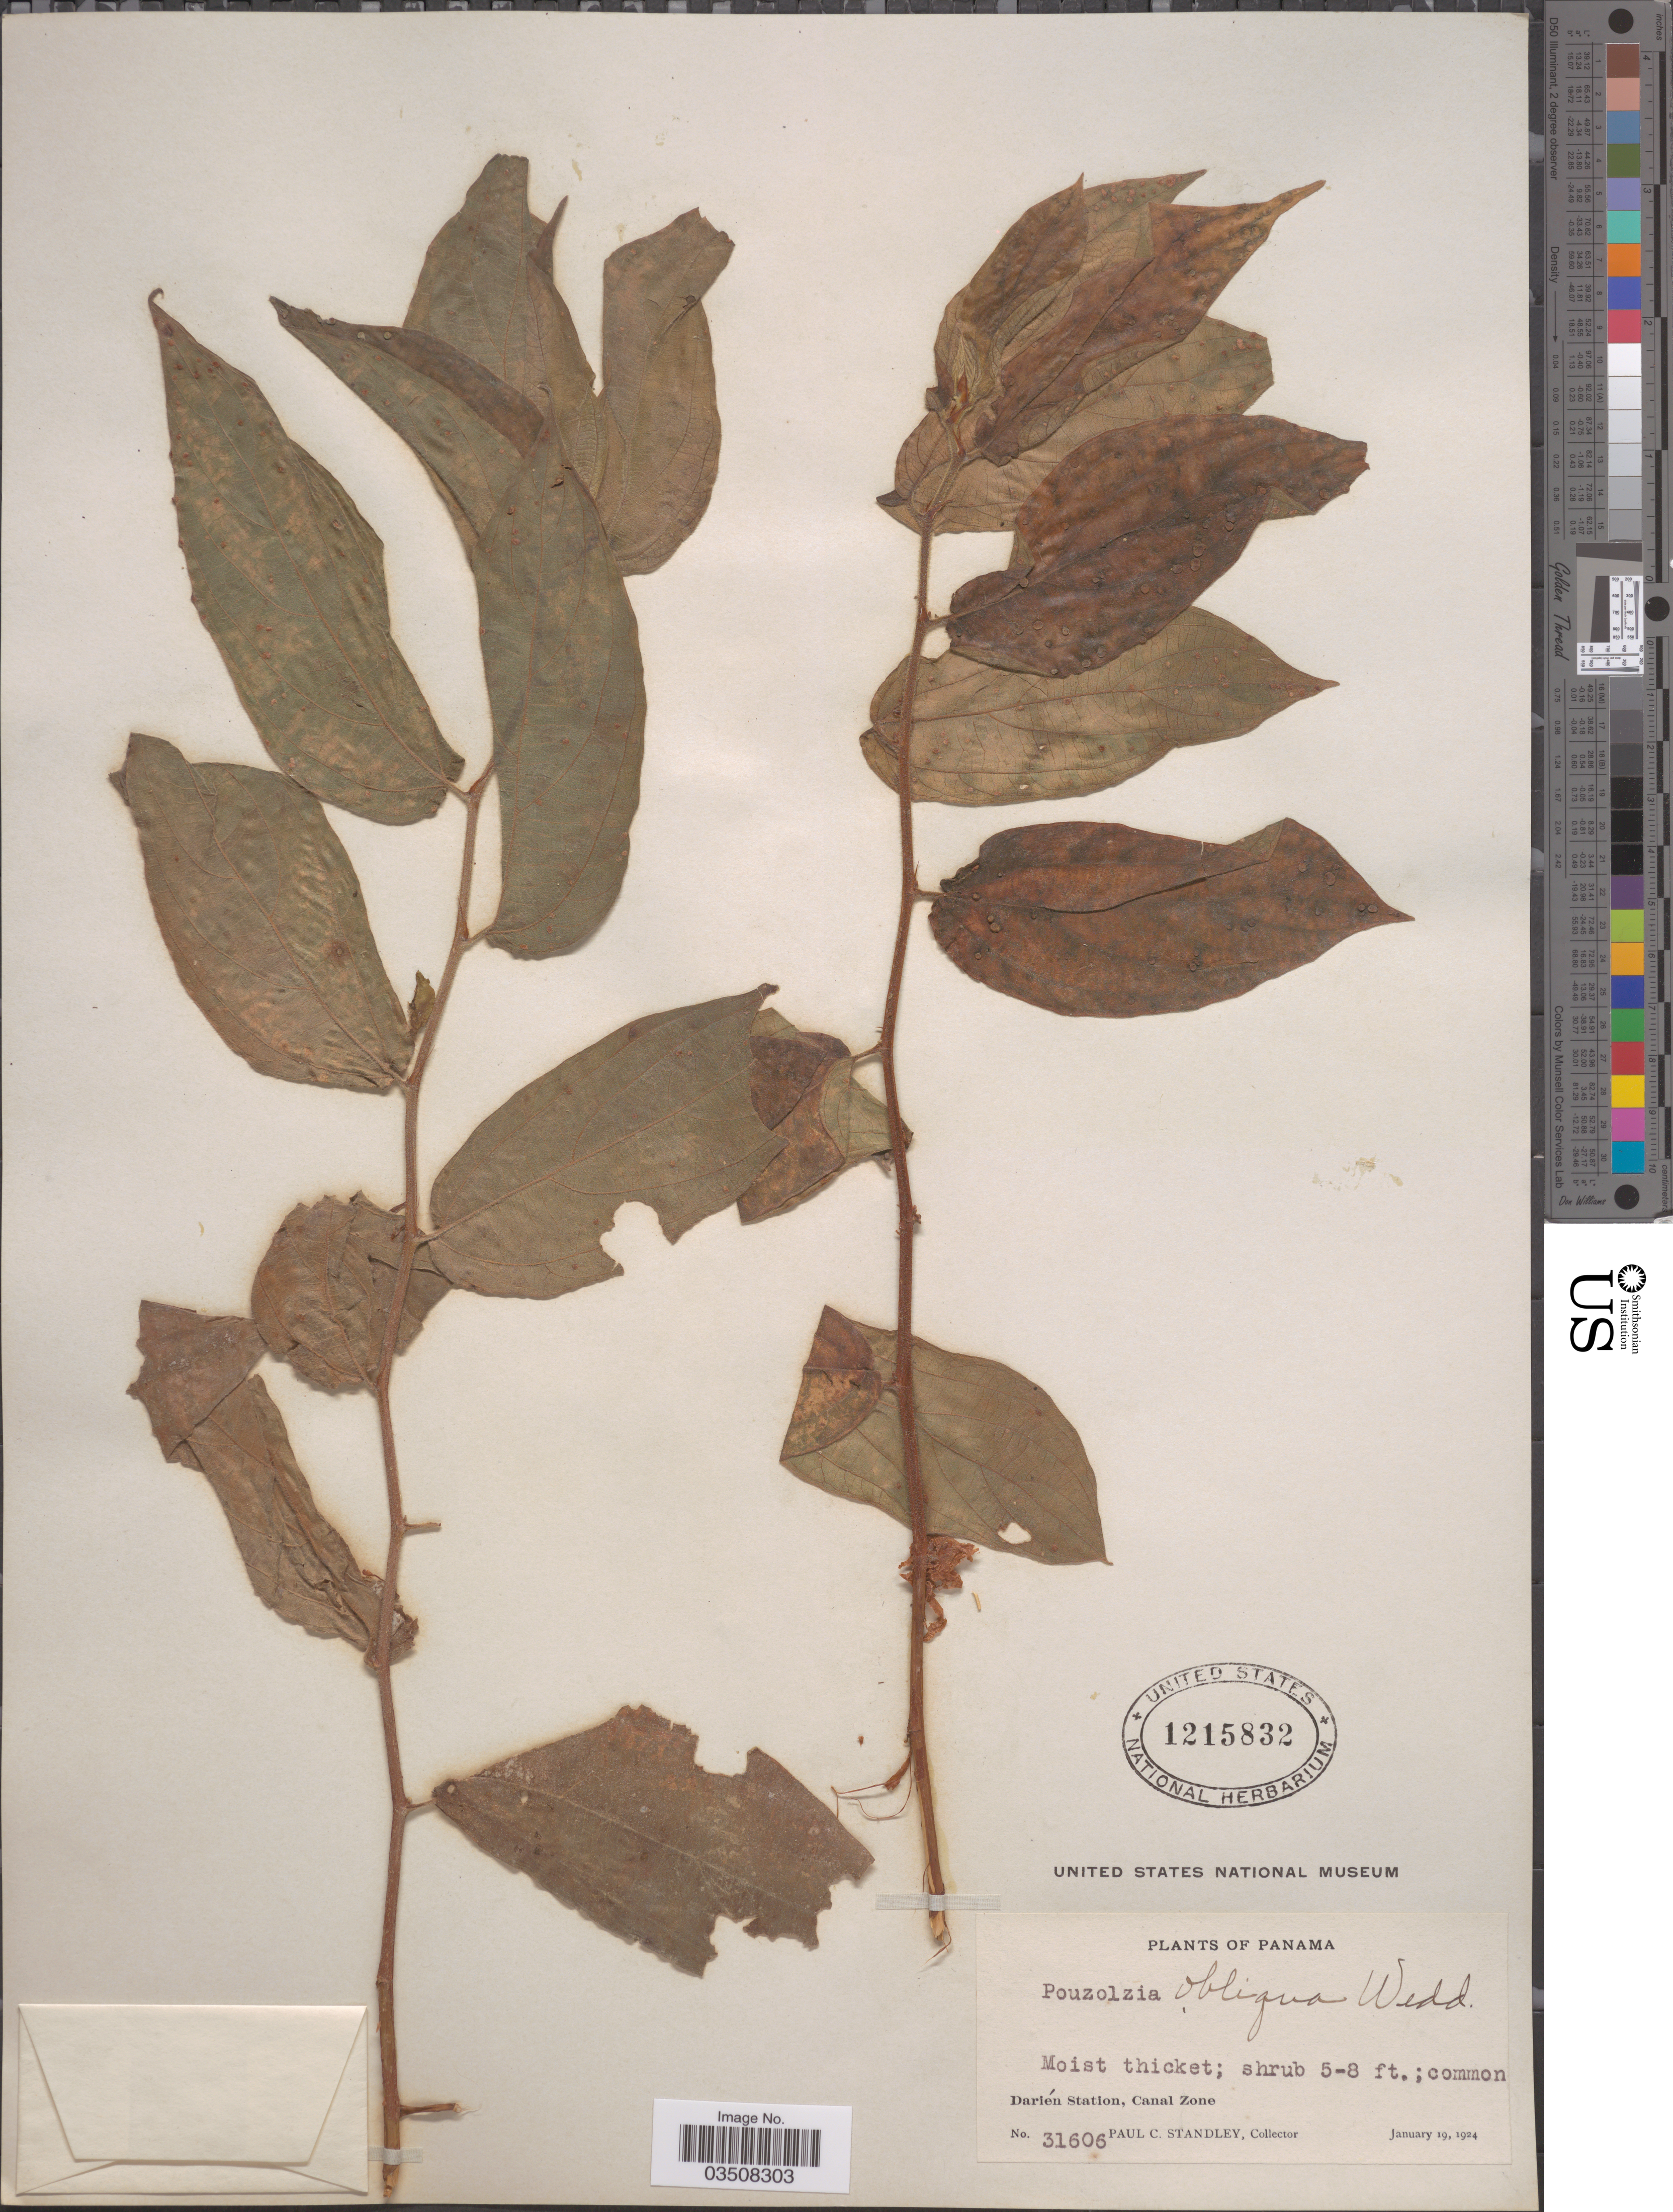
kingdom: Plantae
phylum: Tracheophyta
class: Magnoliopsida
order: Rosales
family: Urticaceae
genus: Pouzolzia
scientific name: Pouzolzia obliqua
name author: (Poepp.) Gaudich.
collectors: P. C. Standley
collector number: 31606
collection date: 1924-01-19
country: Panama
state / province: Darien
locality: Darién Station, Canal Zone.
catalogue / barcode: US 1215832